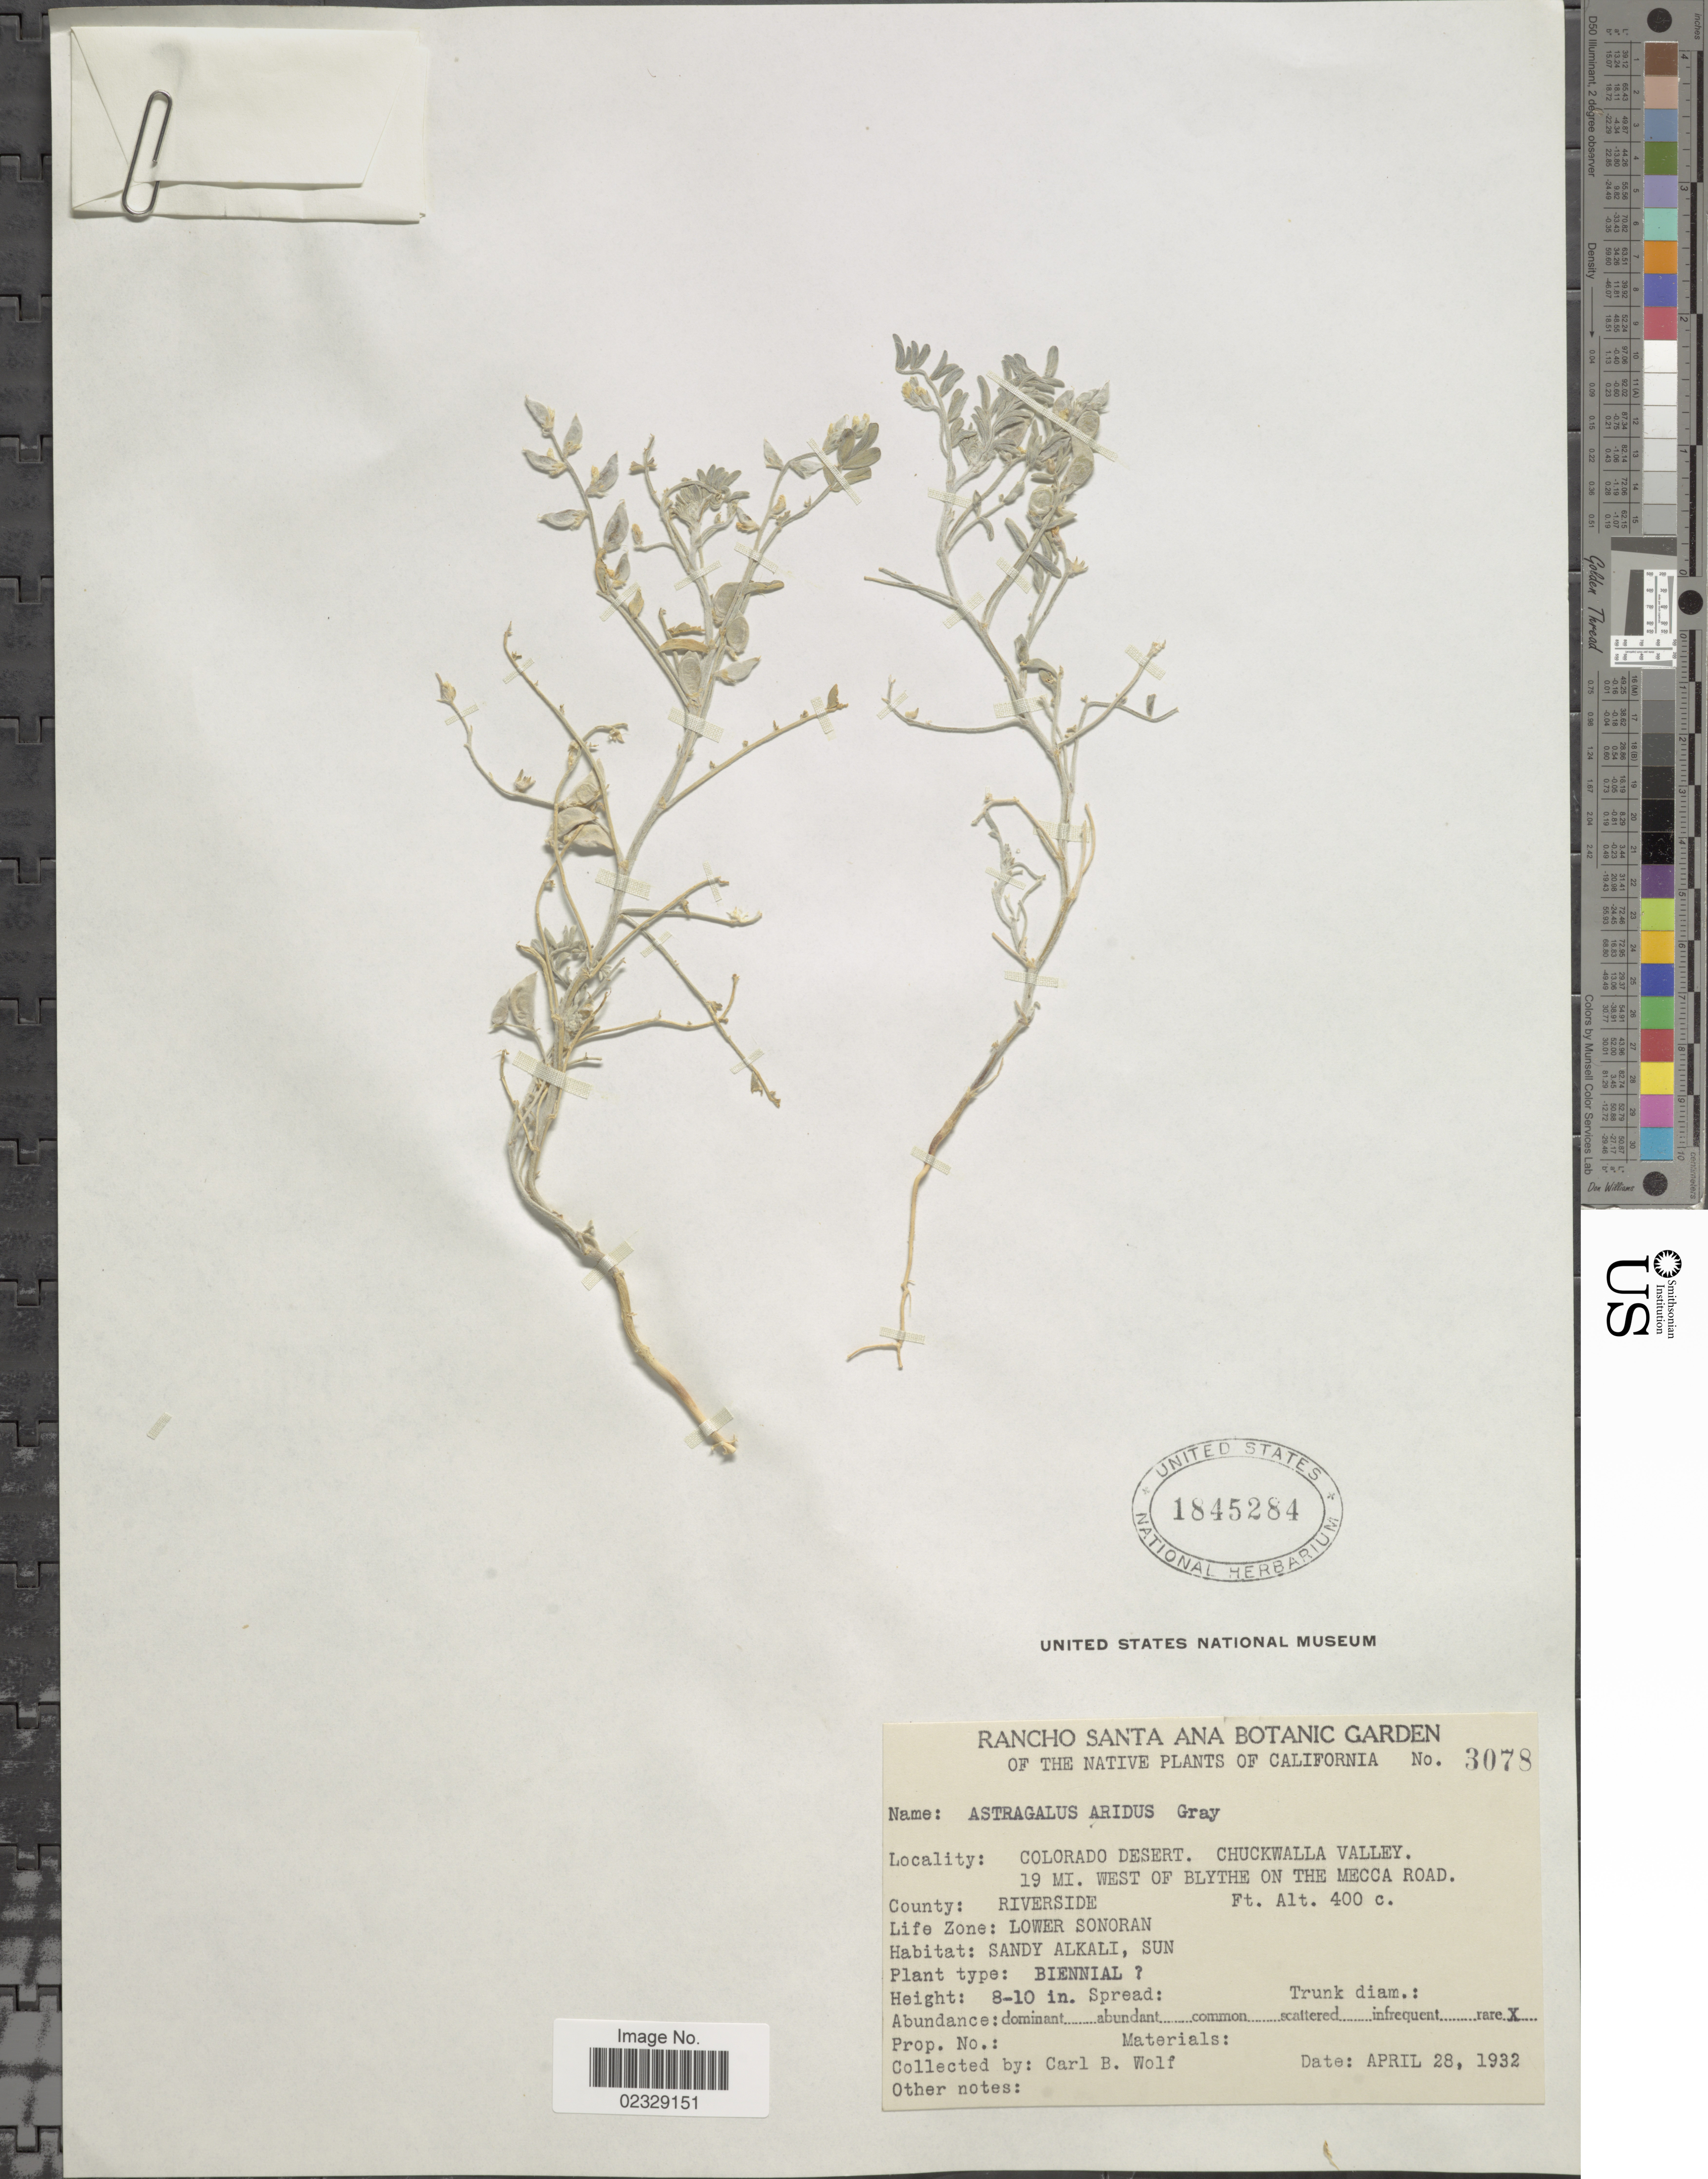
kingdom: Plantae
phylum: Tracheophyta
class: Magnoliopsida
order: Fabales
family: Fabaceae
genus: Astragalus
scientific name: Astragalus aridus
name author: A. Gray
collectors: C. B. Wolf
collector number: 3078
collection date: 1932-04-28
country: United States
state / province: California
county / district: Riverside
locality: Colorado Desert, Chuckwalla Valley, 19 mi. West of Blythe on the Mecca Road, County Riverside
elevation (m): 122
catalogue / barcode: US 1845284